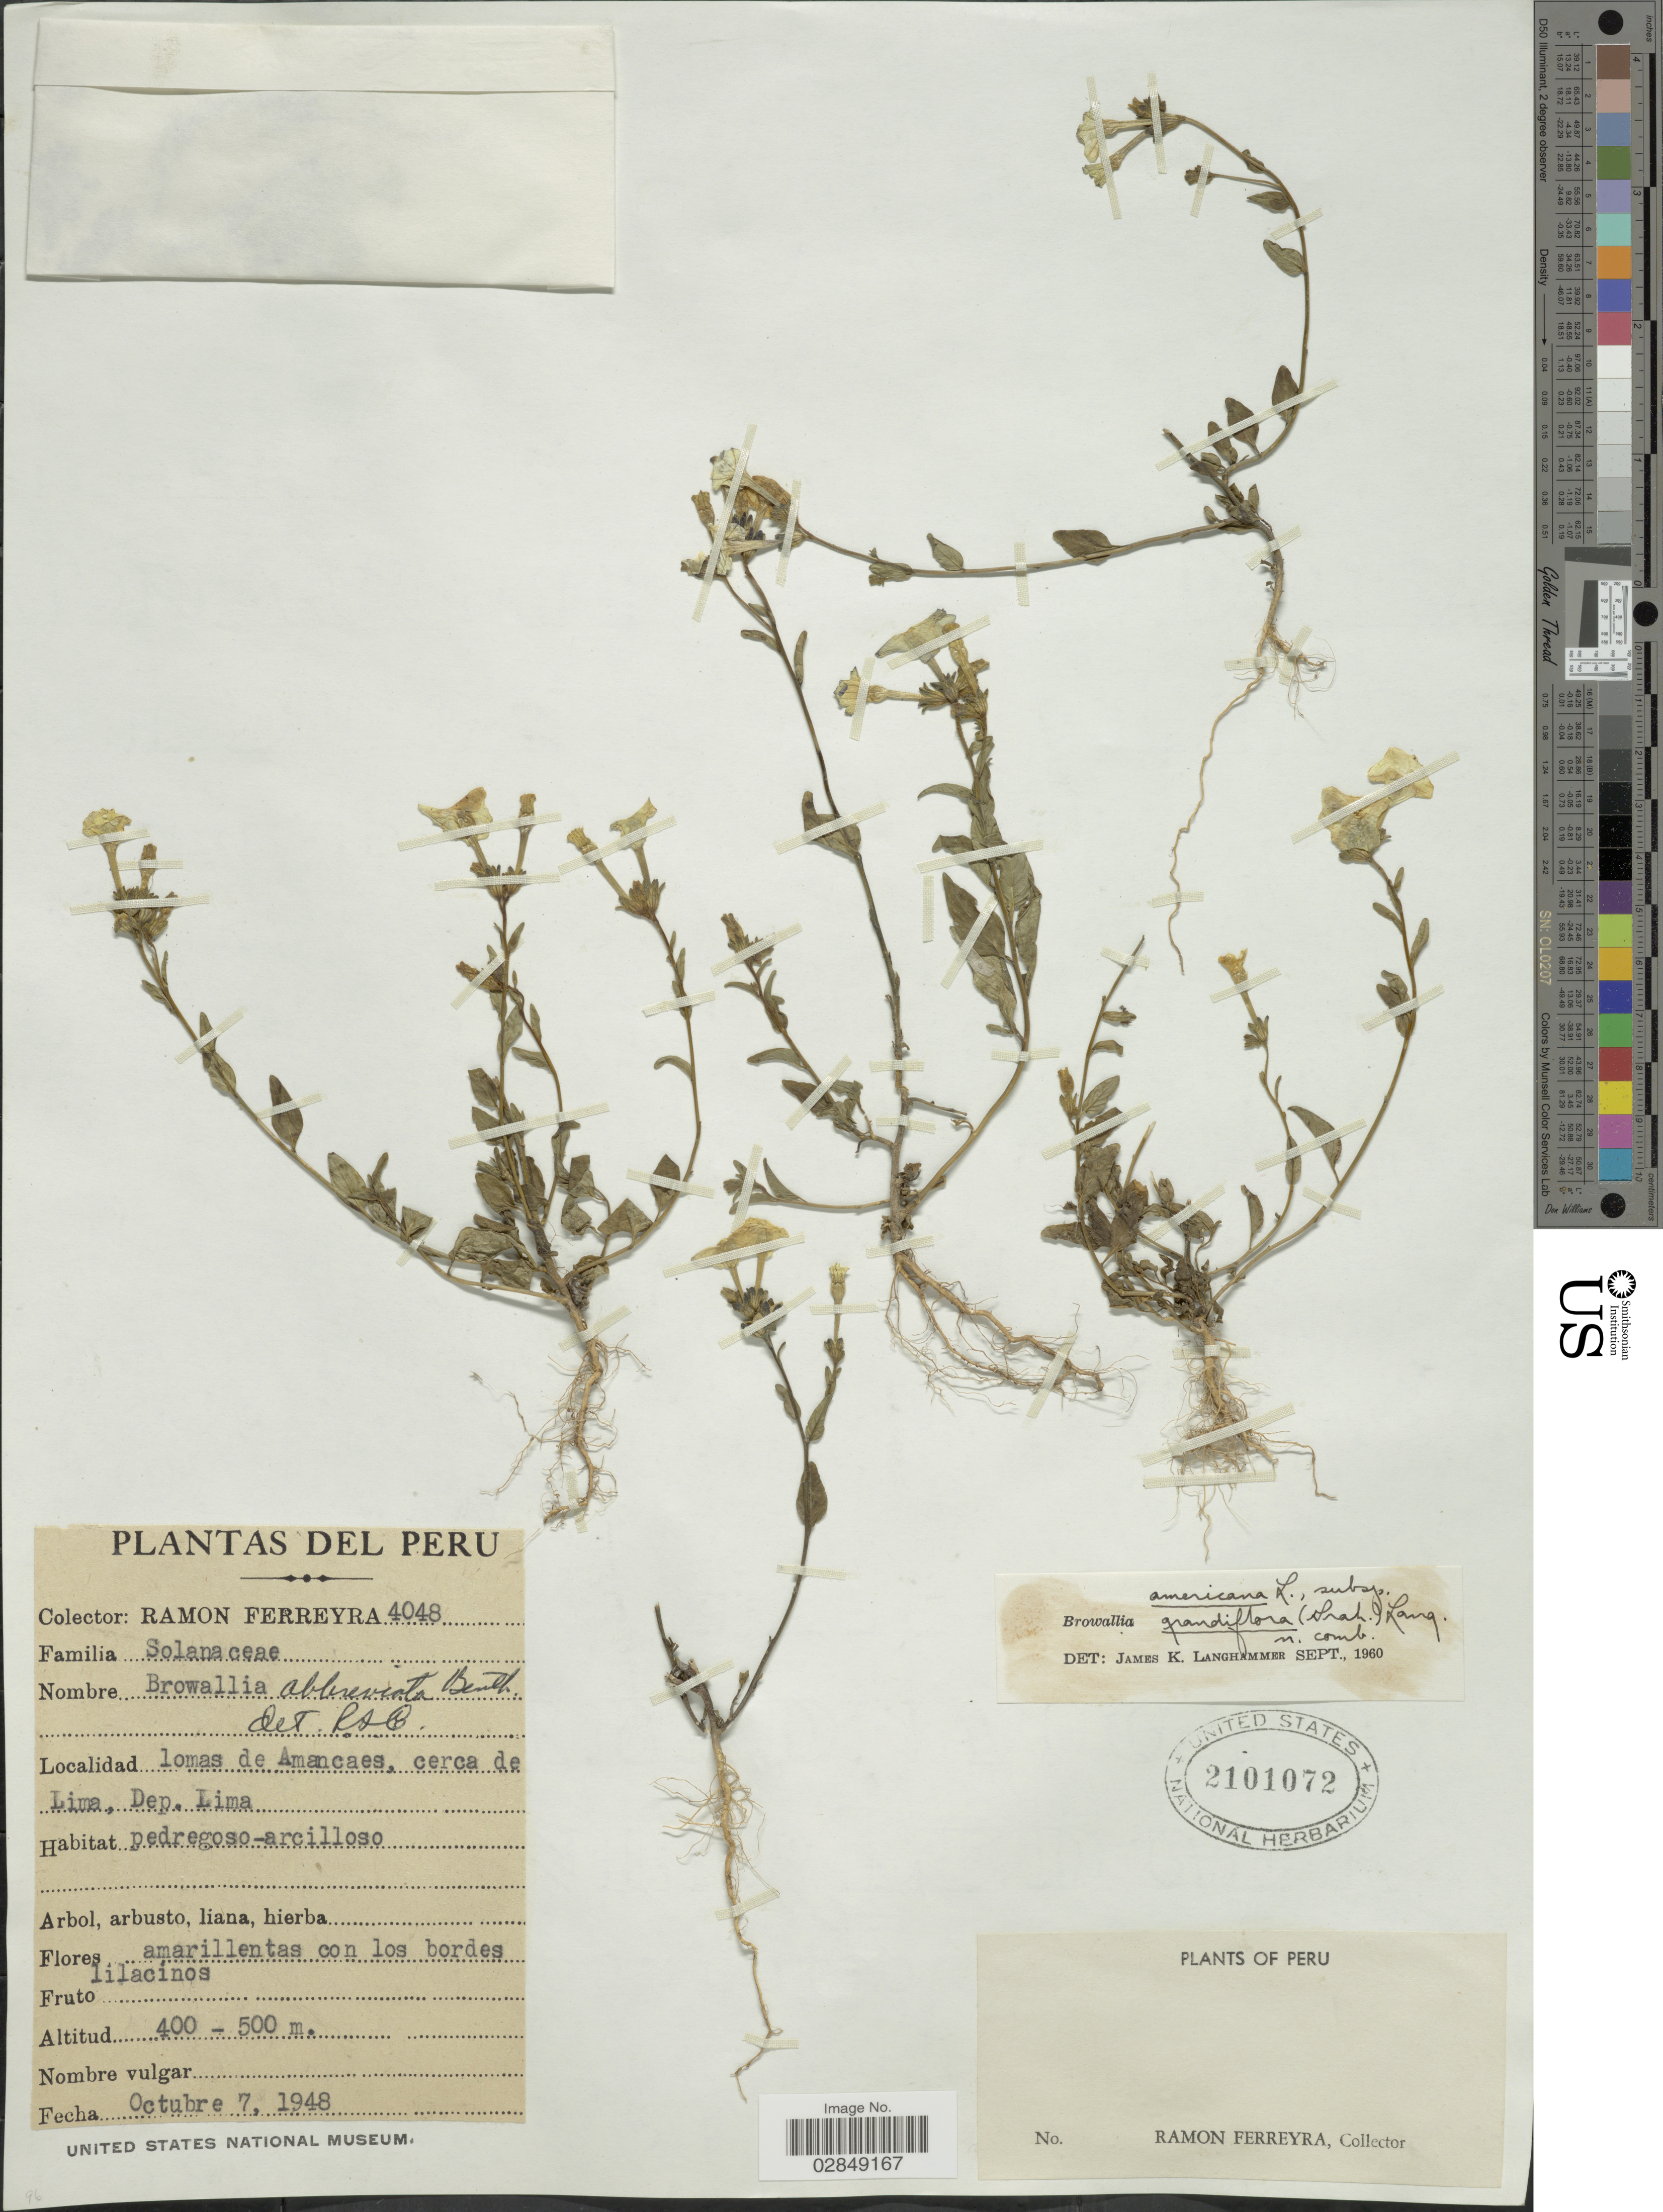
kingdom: Plantae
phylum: Tracheophyta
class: Magnoliopsida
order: Solanales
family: Solanaceae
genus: Browallia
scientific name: Browallia americana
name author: L.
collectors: R. A. Ferreyra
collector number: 4048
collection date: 1948-10-07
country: Peru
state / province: Lima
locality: Lomas de Amancaes, cerca de Lima, Dep. Lima.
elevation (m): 400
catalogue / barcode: US 2101072